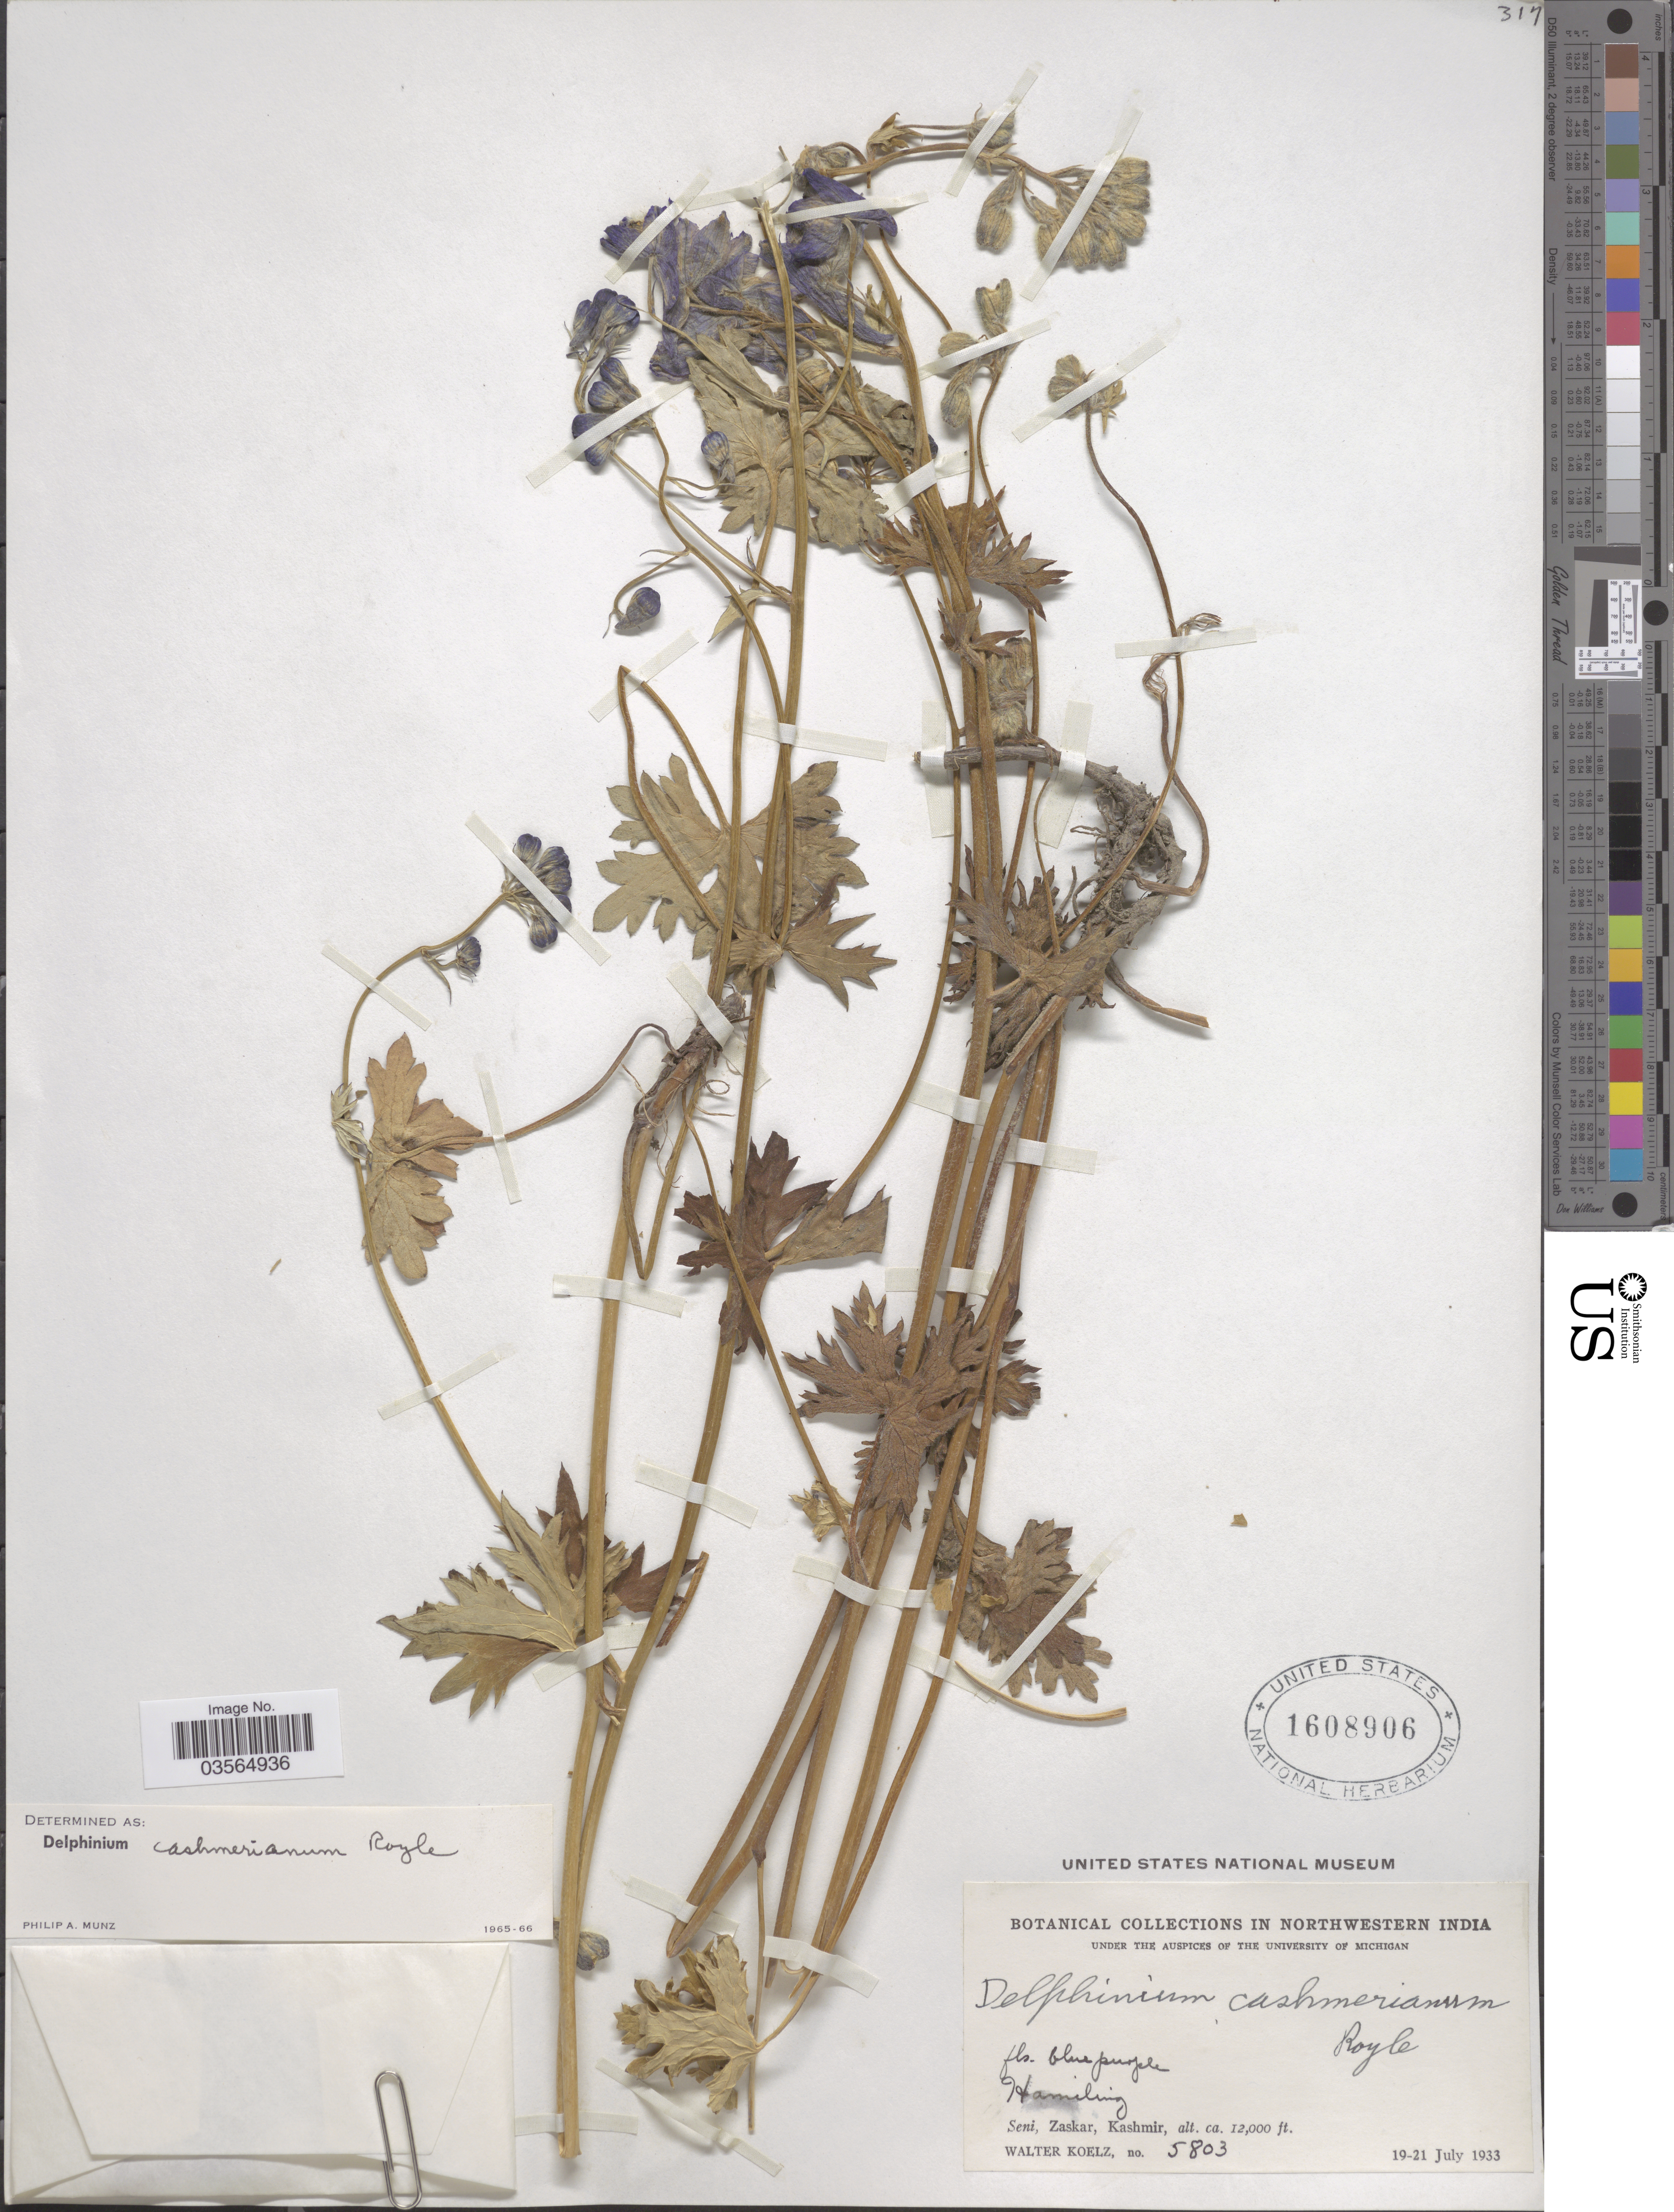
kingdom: Plantae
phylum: Tracheophyta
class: Magnoliopsida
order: Ranunculales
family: Ranunculaceae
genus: Delphinium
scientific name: Delphinium cashmerianum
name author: Royle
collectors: W. N. Koelz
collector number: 5803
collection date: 1933-07-19/1933-07-21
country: India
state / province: Jammu and Kashmir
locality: Northwestern India. Hamiling. Seni, Zaskar, Kashmir.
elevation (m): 3658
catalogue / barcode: US 1608906